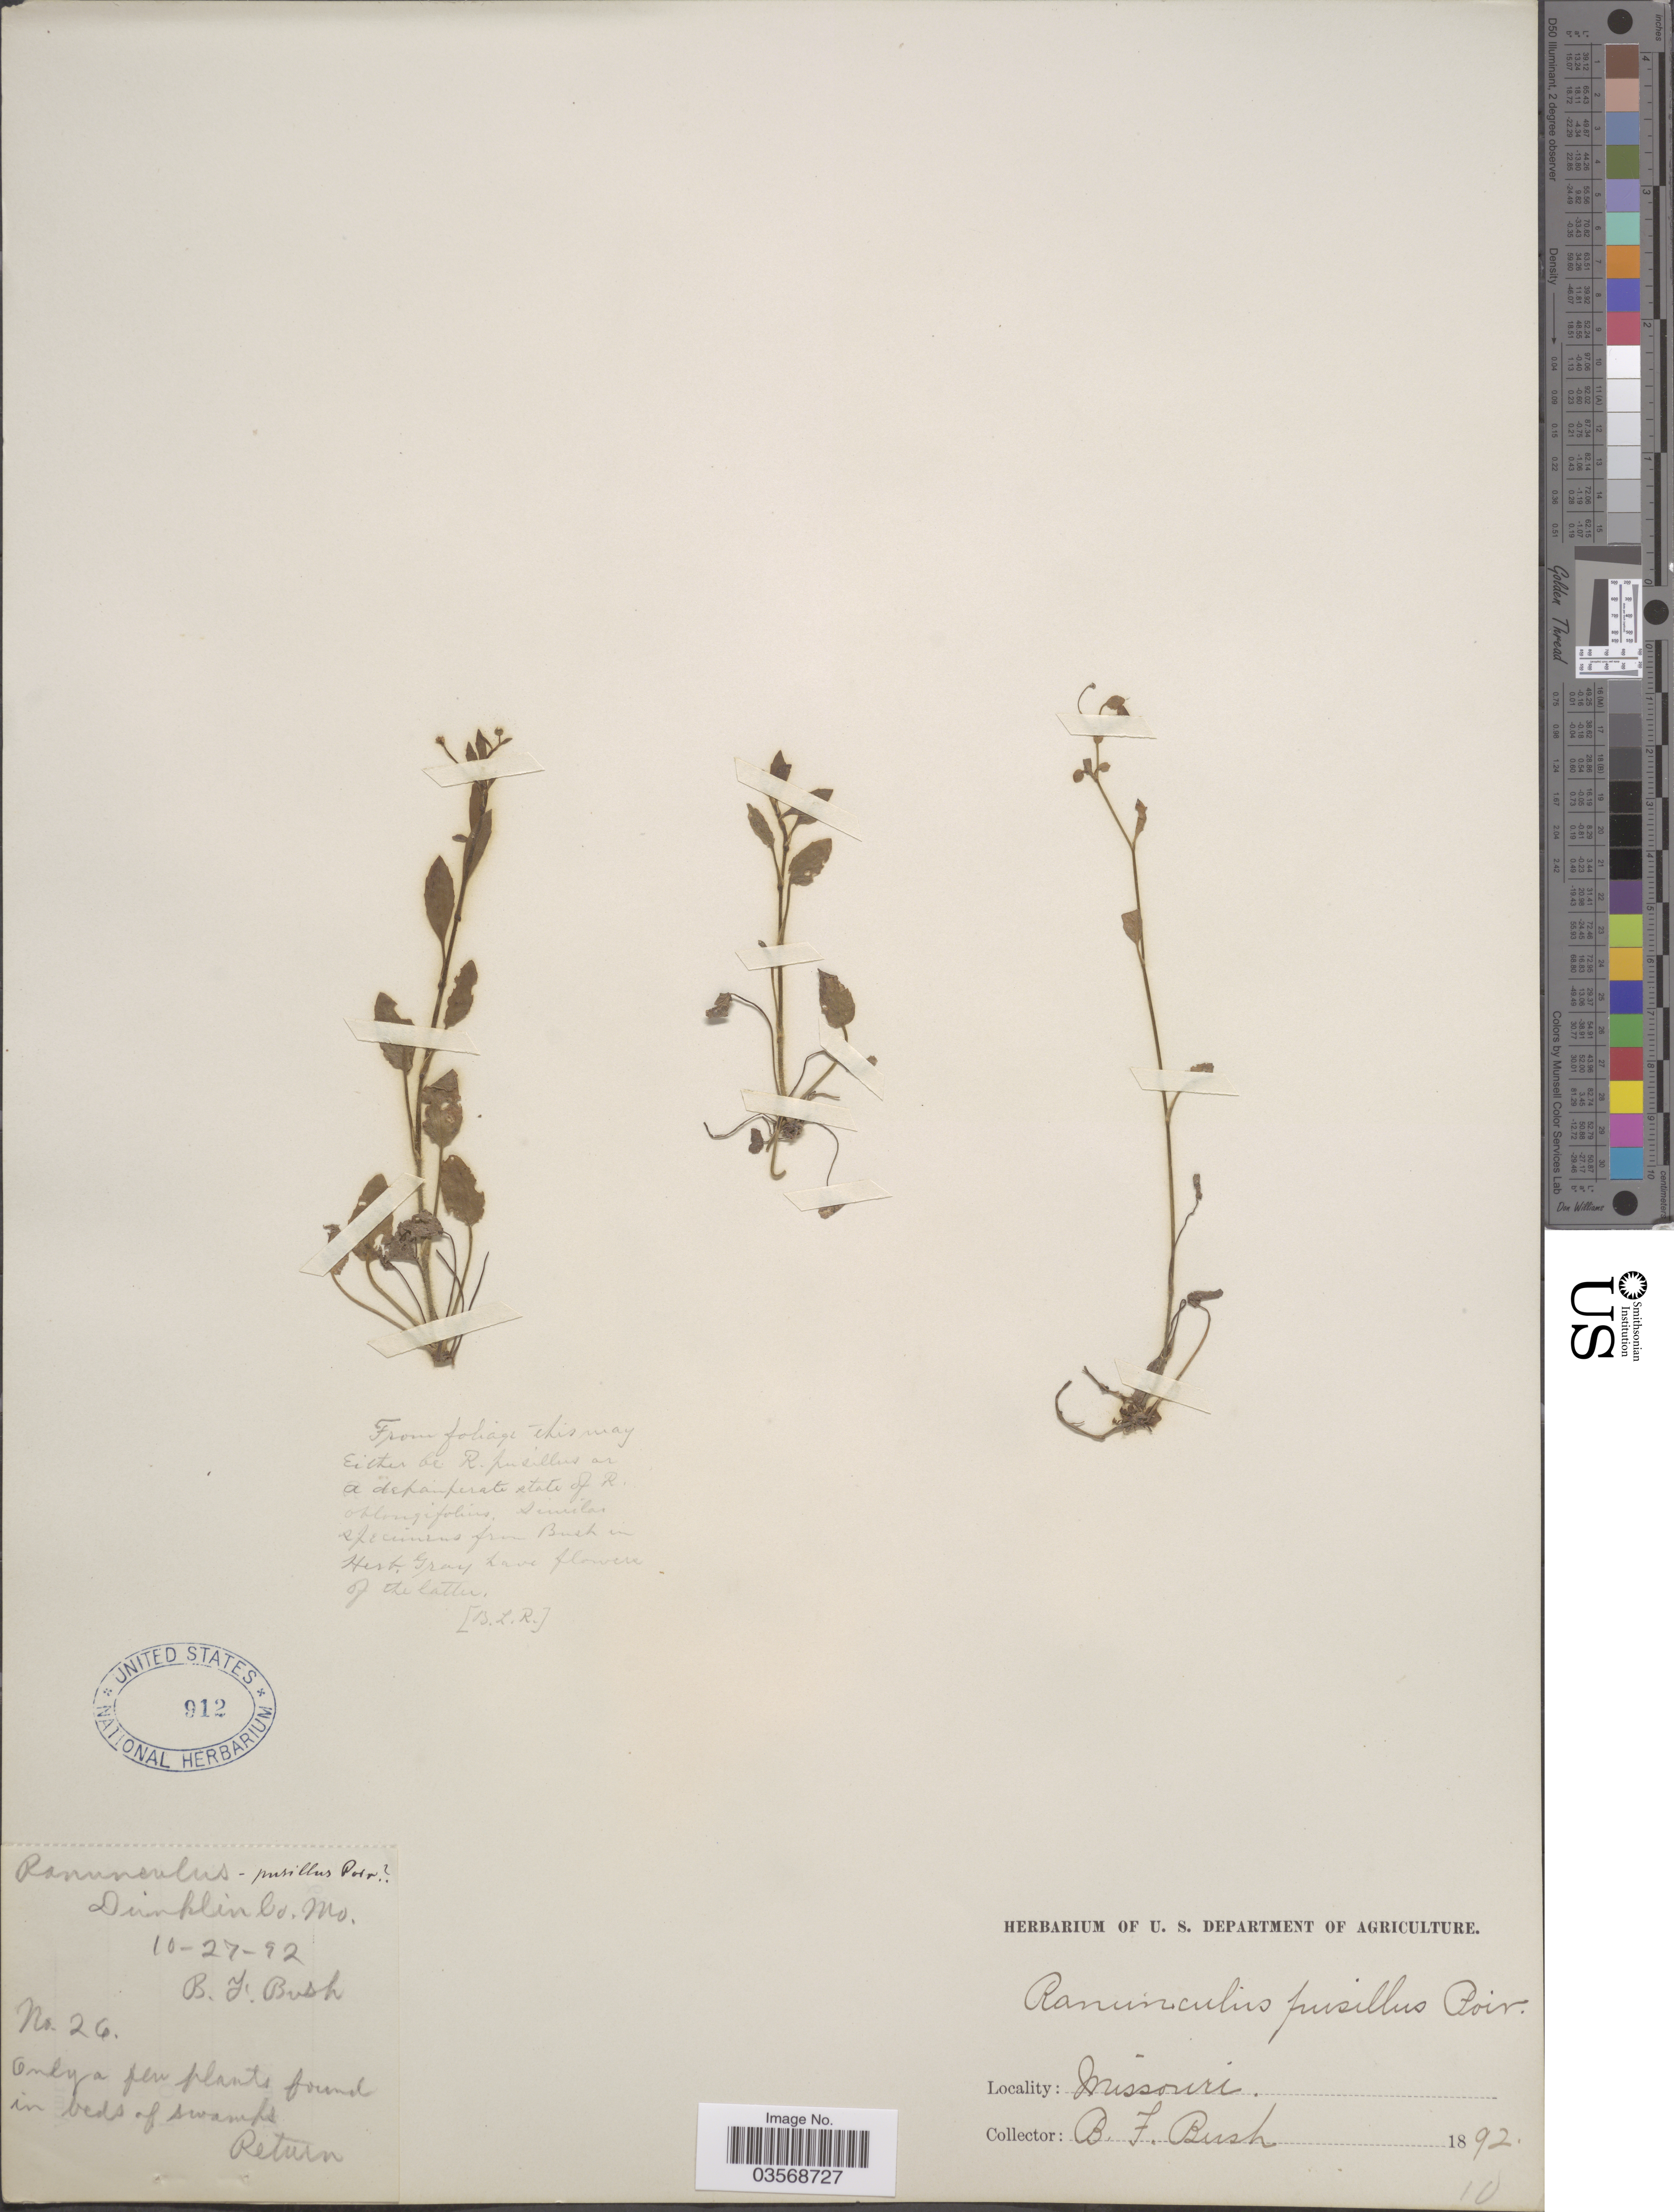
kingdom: Plantae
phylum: Tracheophyta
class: Magnoliopsida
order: Ranunculales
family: Ranunculaceae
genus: Ranunculus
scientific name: Ranunculus pusillus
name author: Poir.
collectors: B. F. Bush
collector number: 26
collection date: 1892-10-27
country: United States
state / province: Missouri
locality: Dunklin Co.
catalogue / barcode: US 912